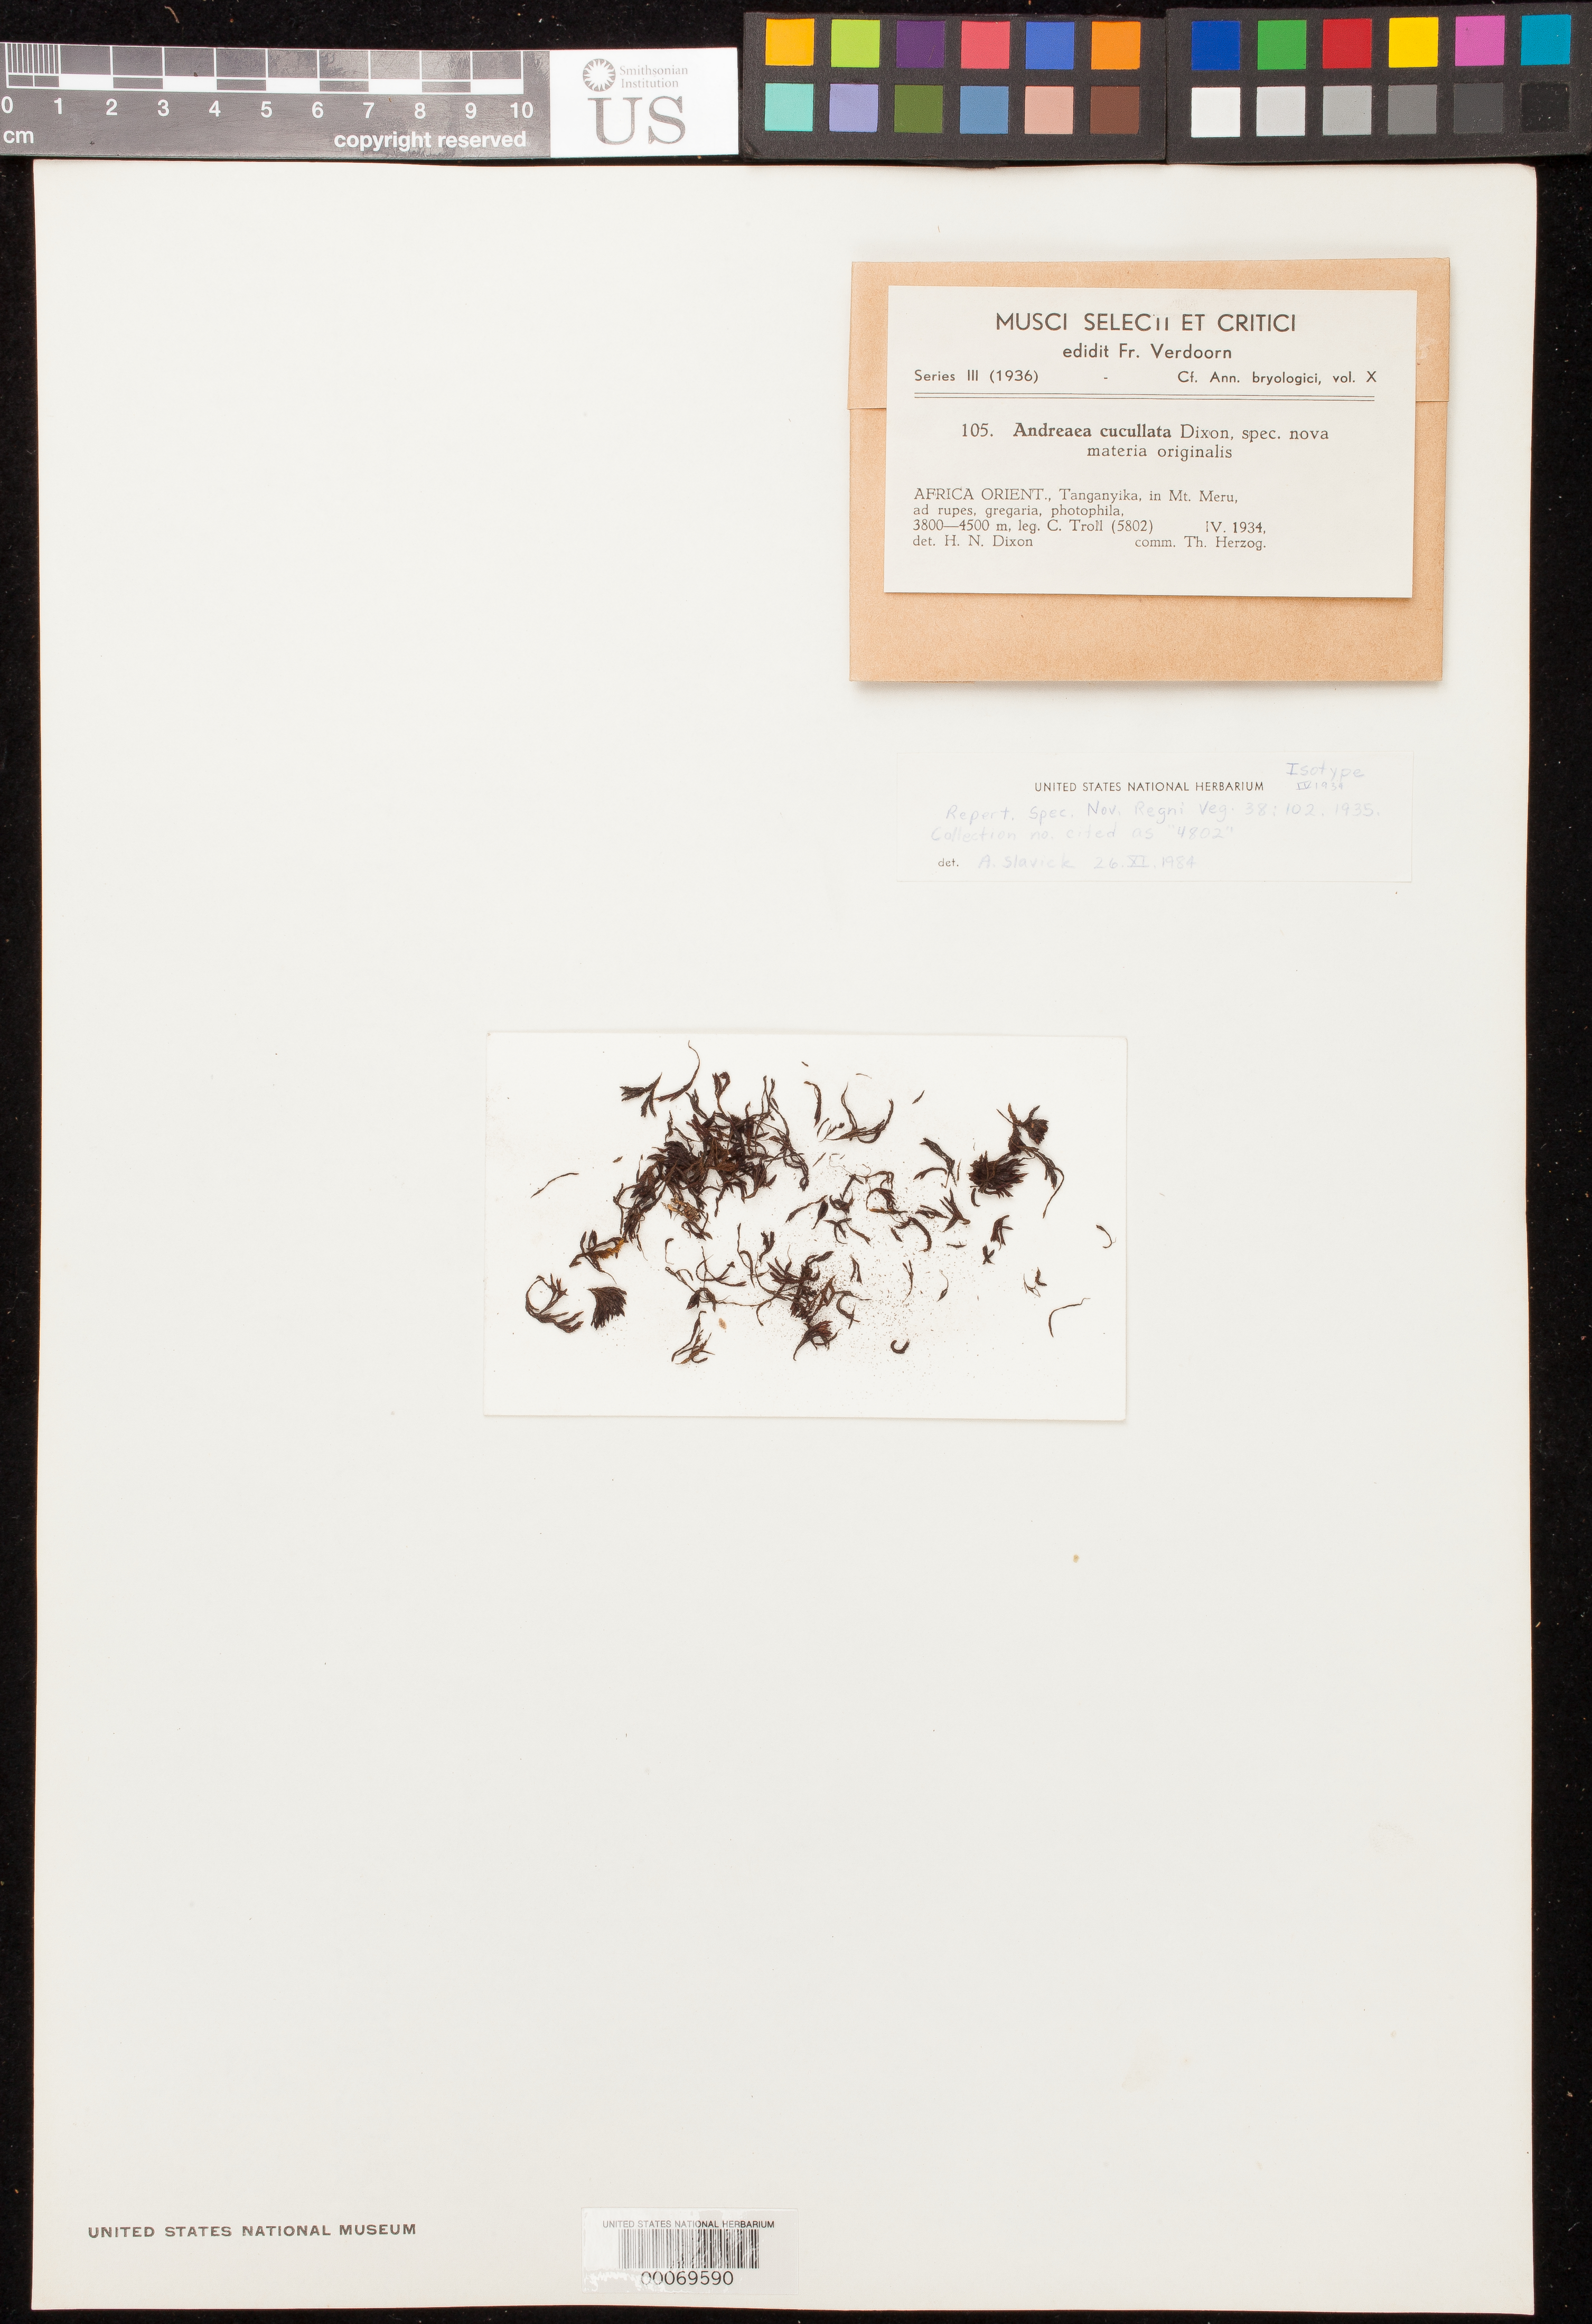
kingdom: Plantae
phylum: Bryophyta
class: Andreaeopsida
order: Andreaeales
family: Andreaeaceae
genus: Andreaea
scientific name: Andreaea cucullata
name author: Dixon in Herzog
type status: Isotype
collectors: C. Troll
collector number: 5802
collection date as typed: Apr 1934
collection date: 1934-04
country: Tanzania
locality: Mt. Meru.